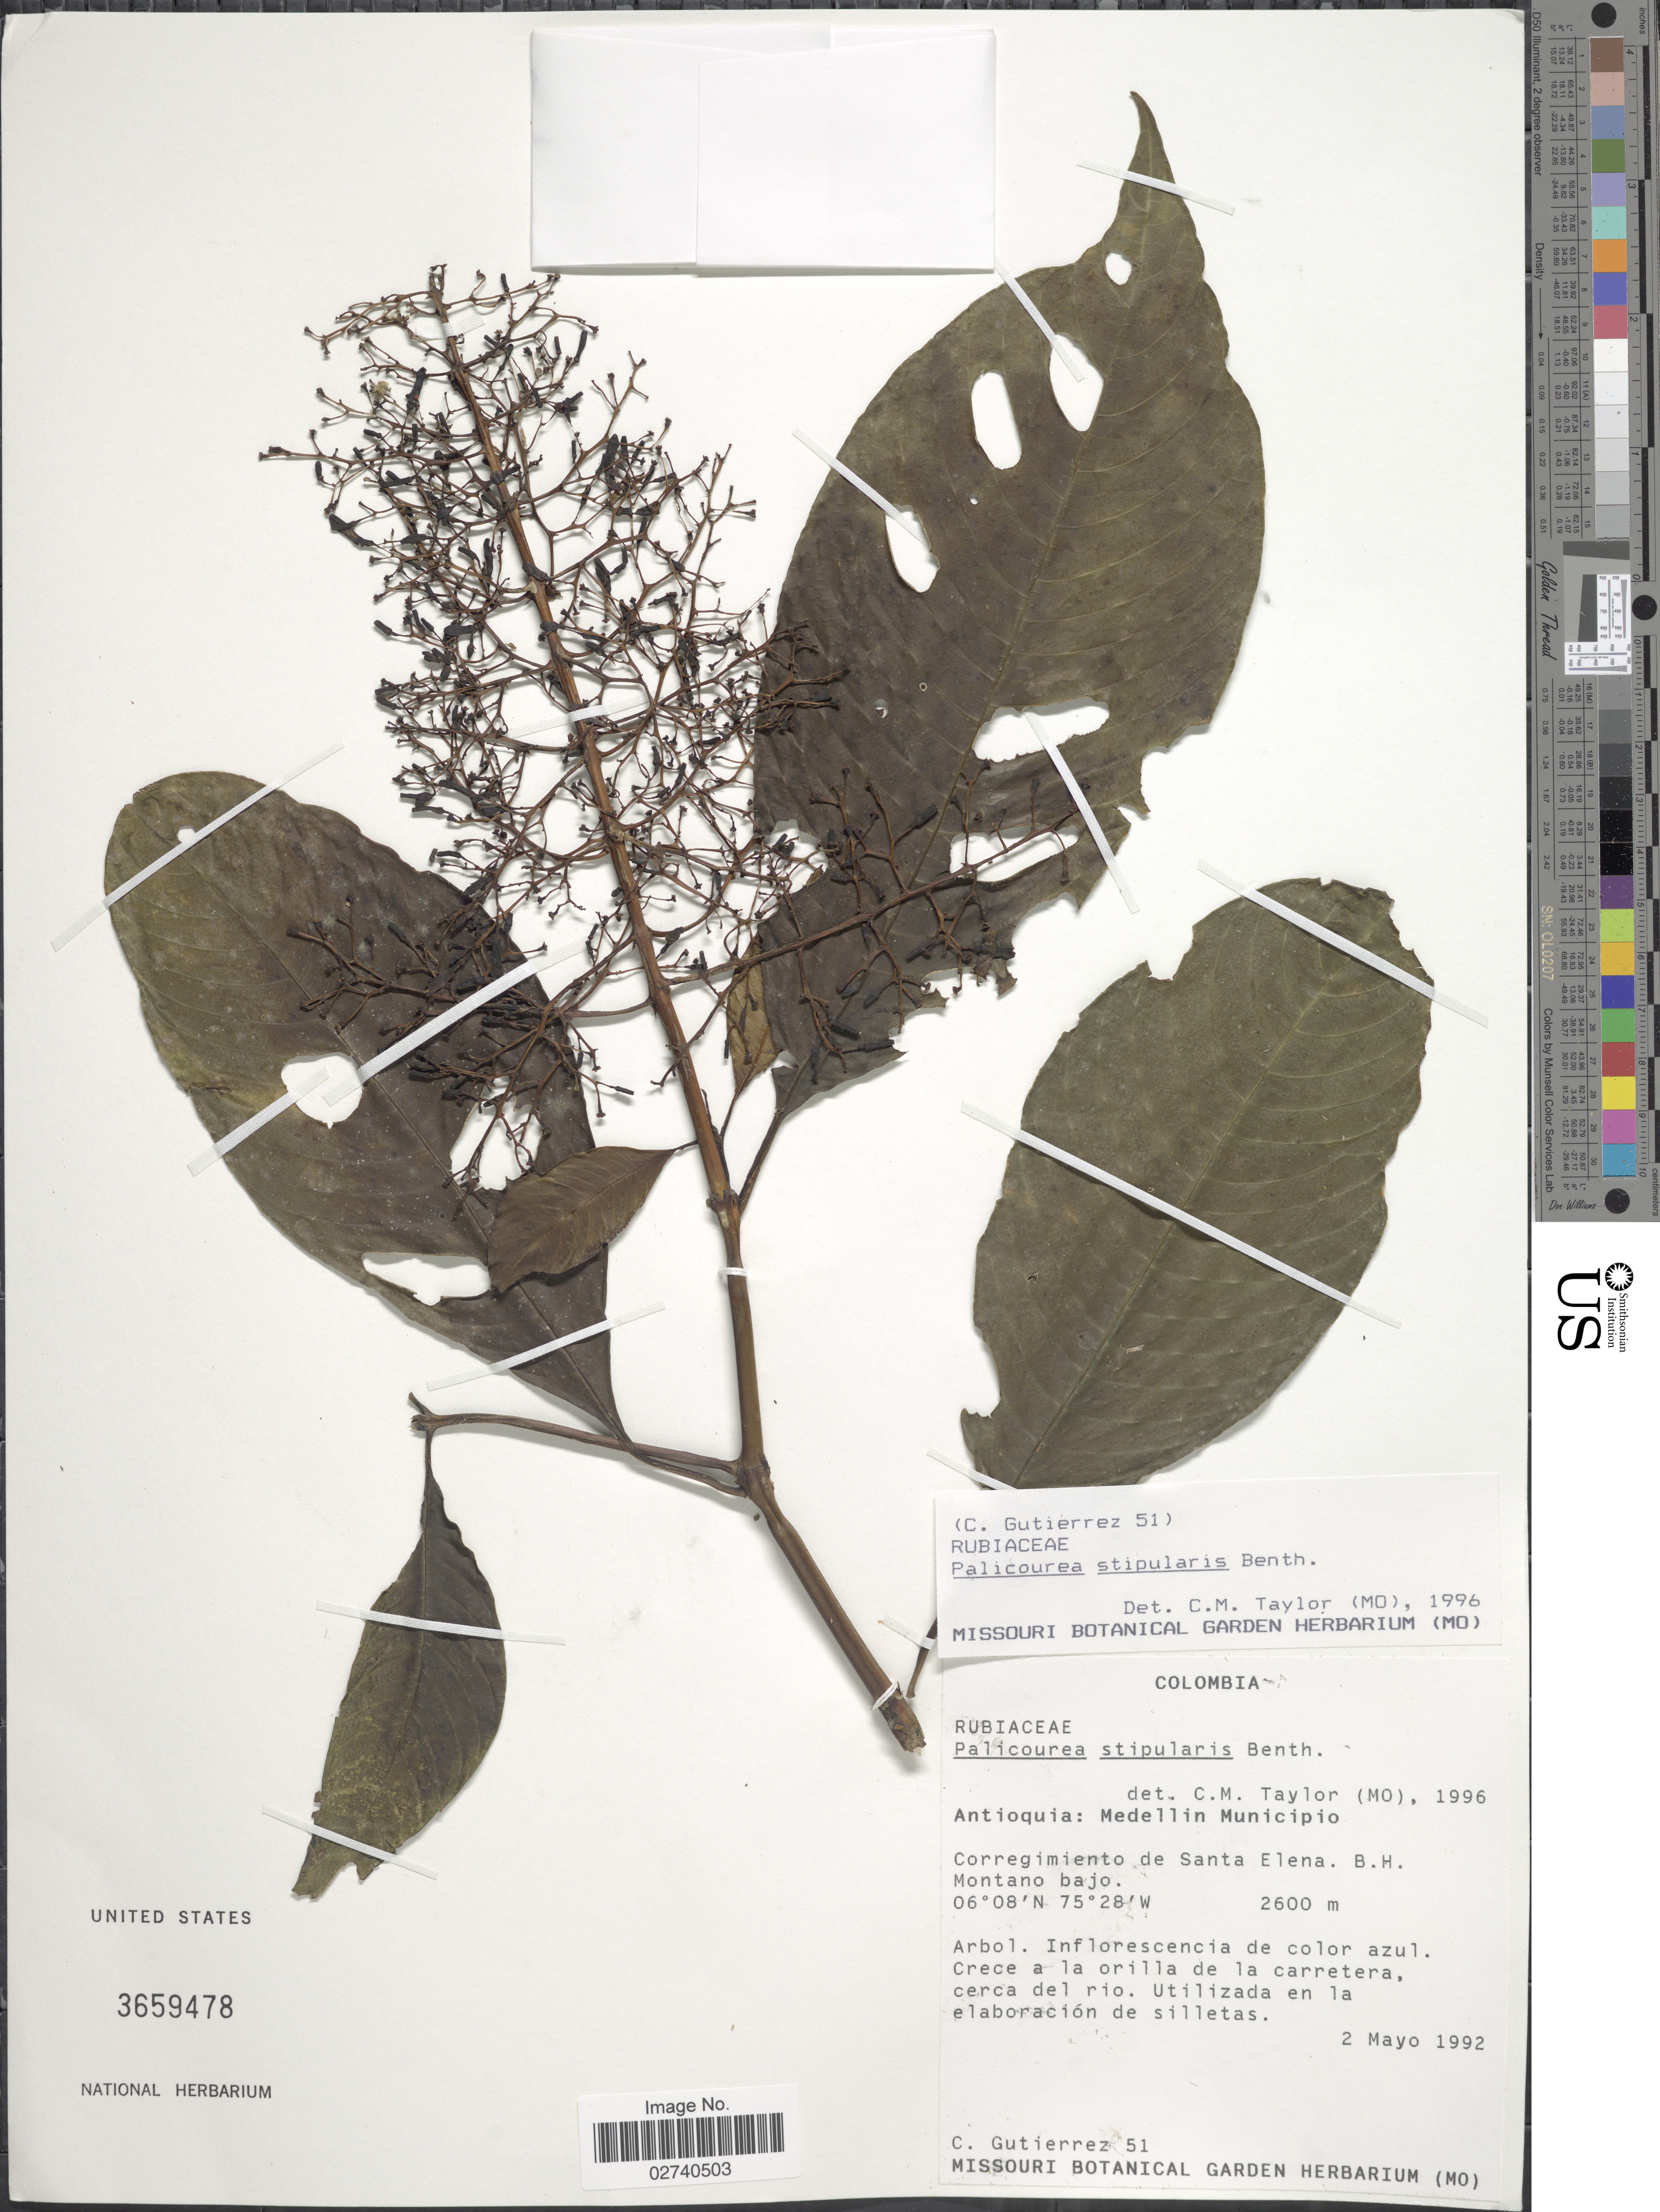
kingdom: Plantae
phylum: Tracheophyta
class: Magnoliopsida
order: Gentianales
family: Rubiaceae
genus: Palicourea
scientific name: Palicourea stipularis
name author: Benth.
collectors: Gutiérrez, C.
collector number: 51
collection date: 1992-05-02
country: Colombia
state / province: Antioquia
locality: Medellin Municipio. Corregimiento de Santa Elena. B.H. Montano bajo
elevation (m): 2600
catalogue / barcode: US 3659478